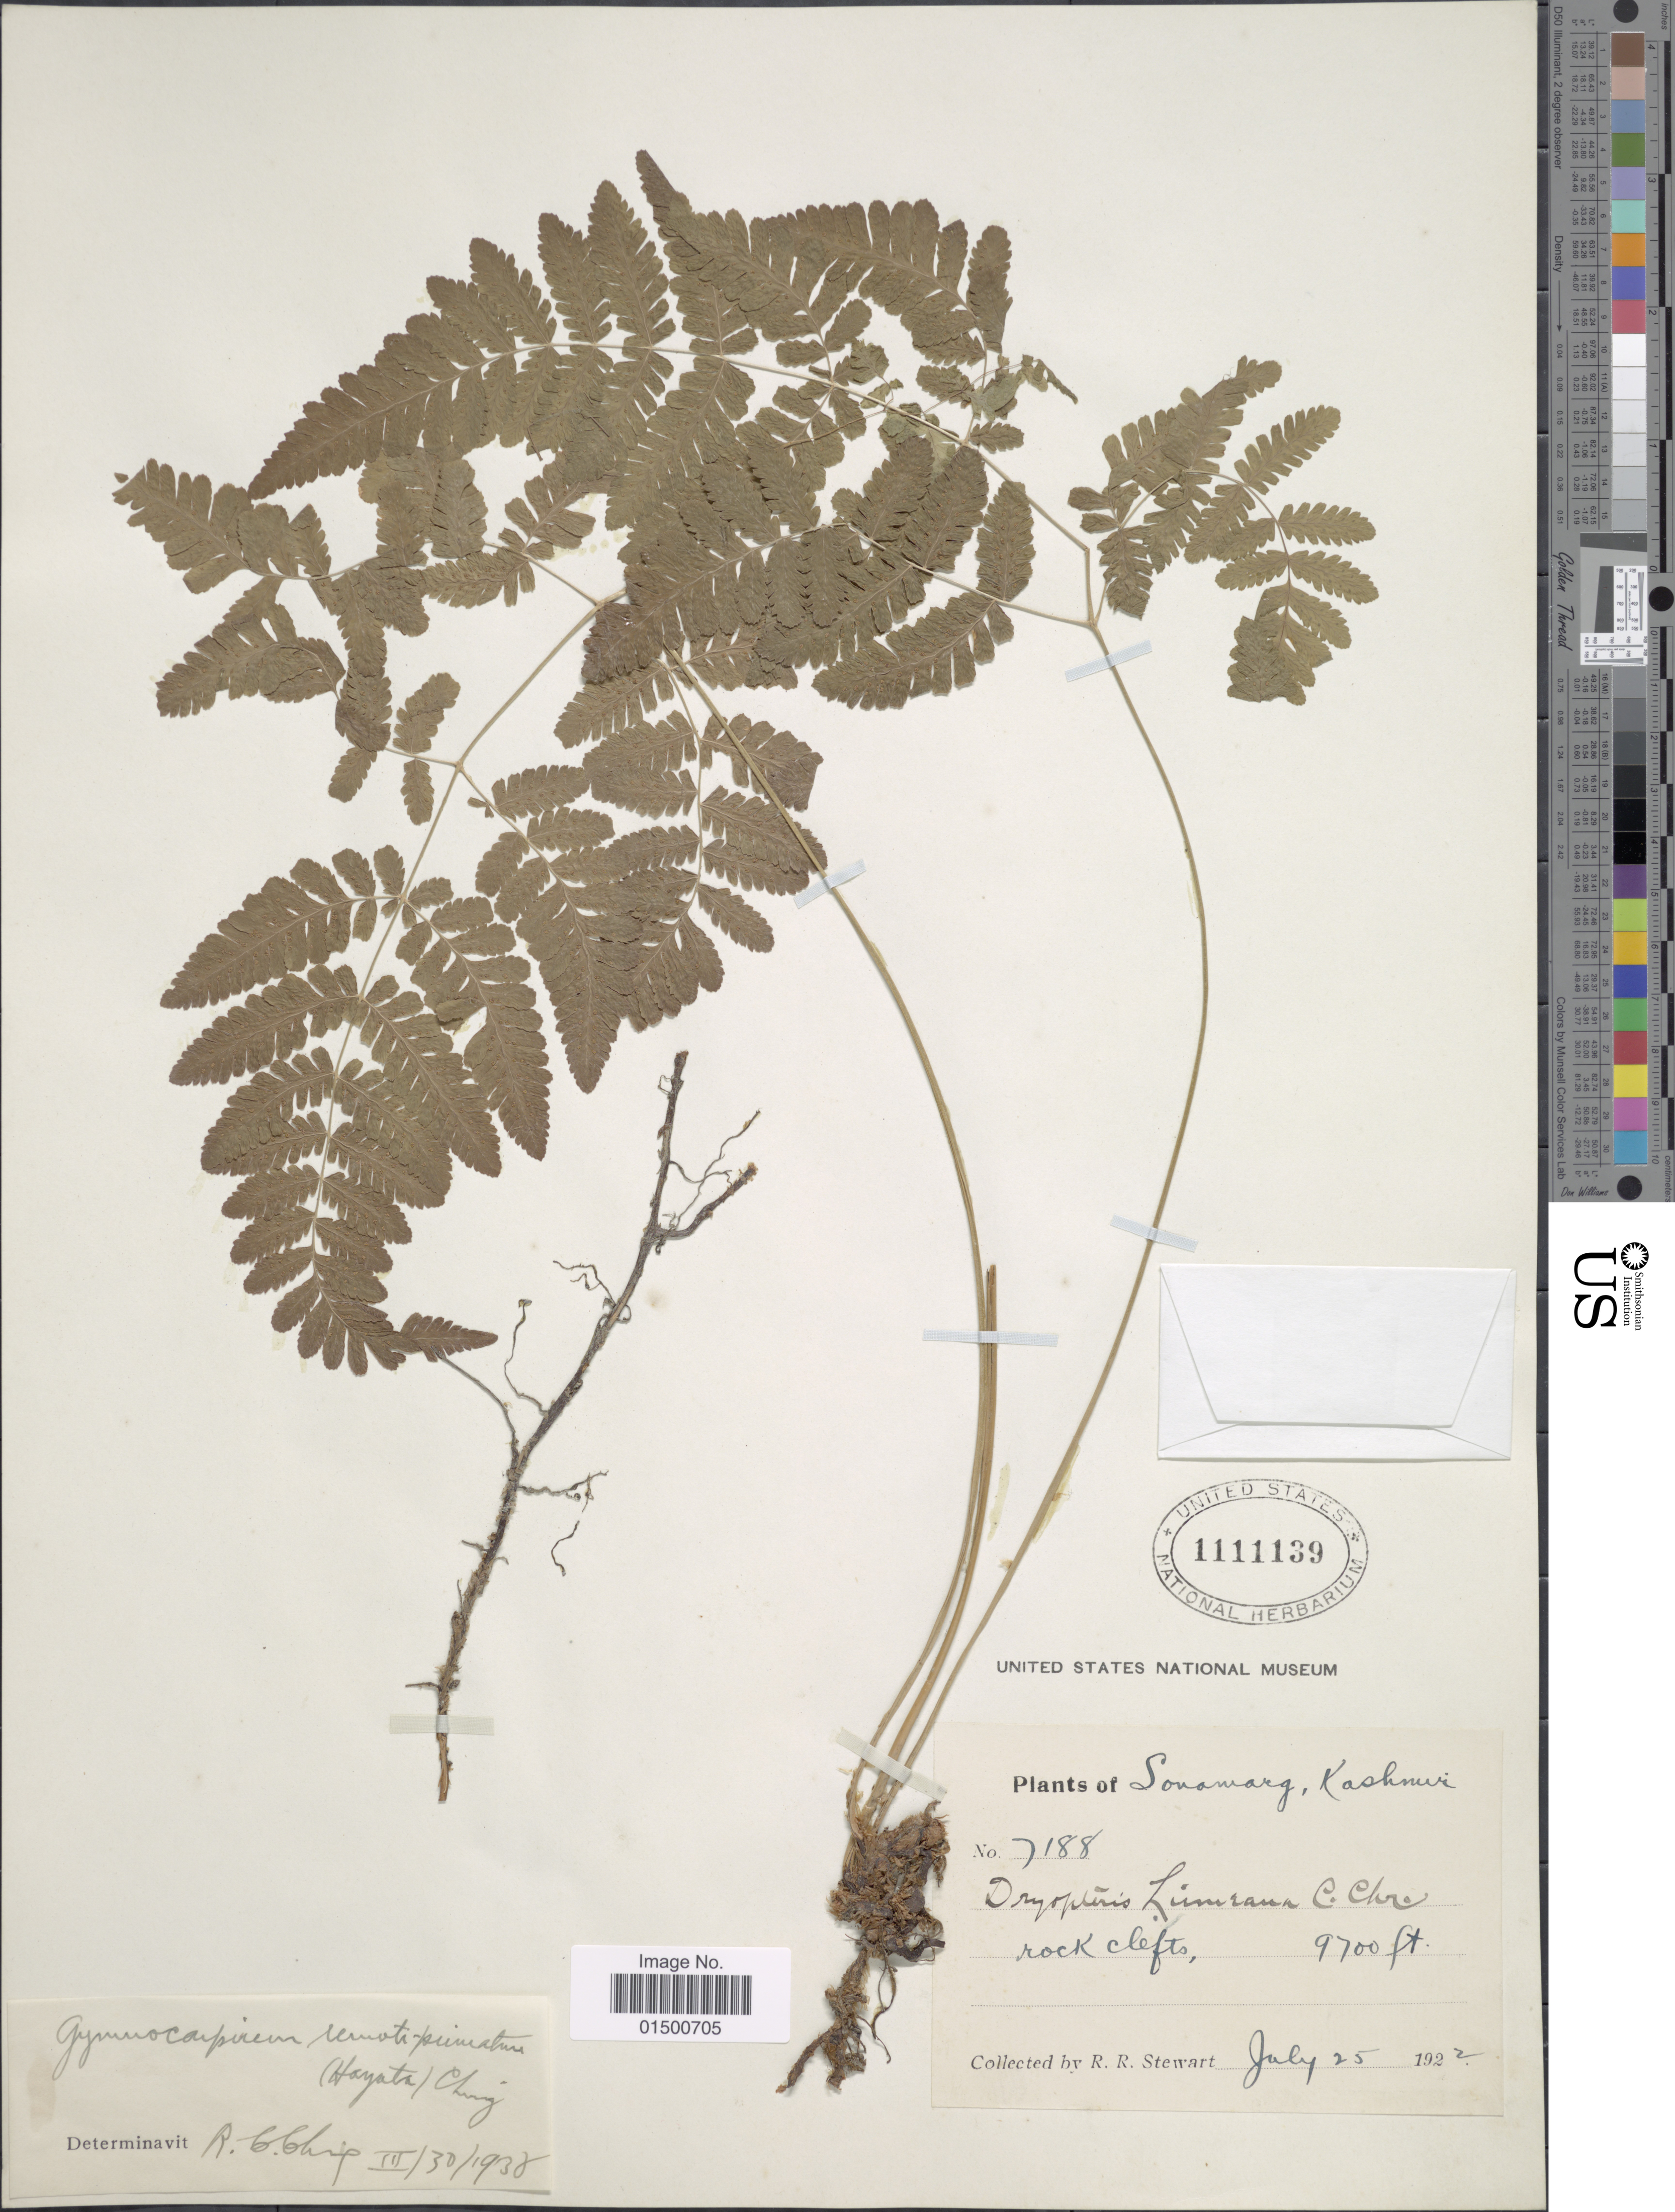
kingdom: Plantae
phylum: Tracheophyta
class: Polypodiopsida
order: Polypodiales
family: Cystopteridaceae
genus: Gymnocarpium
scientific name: Gymnocarpium remotepinnatum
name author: (Hayata) Ching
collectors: R. R. Stewart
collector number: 7188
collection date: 1922-07-25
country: India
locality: Sonamarg, Kashmir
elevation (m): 2652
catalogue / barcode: US 1111139